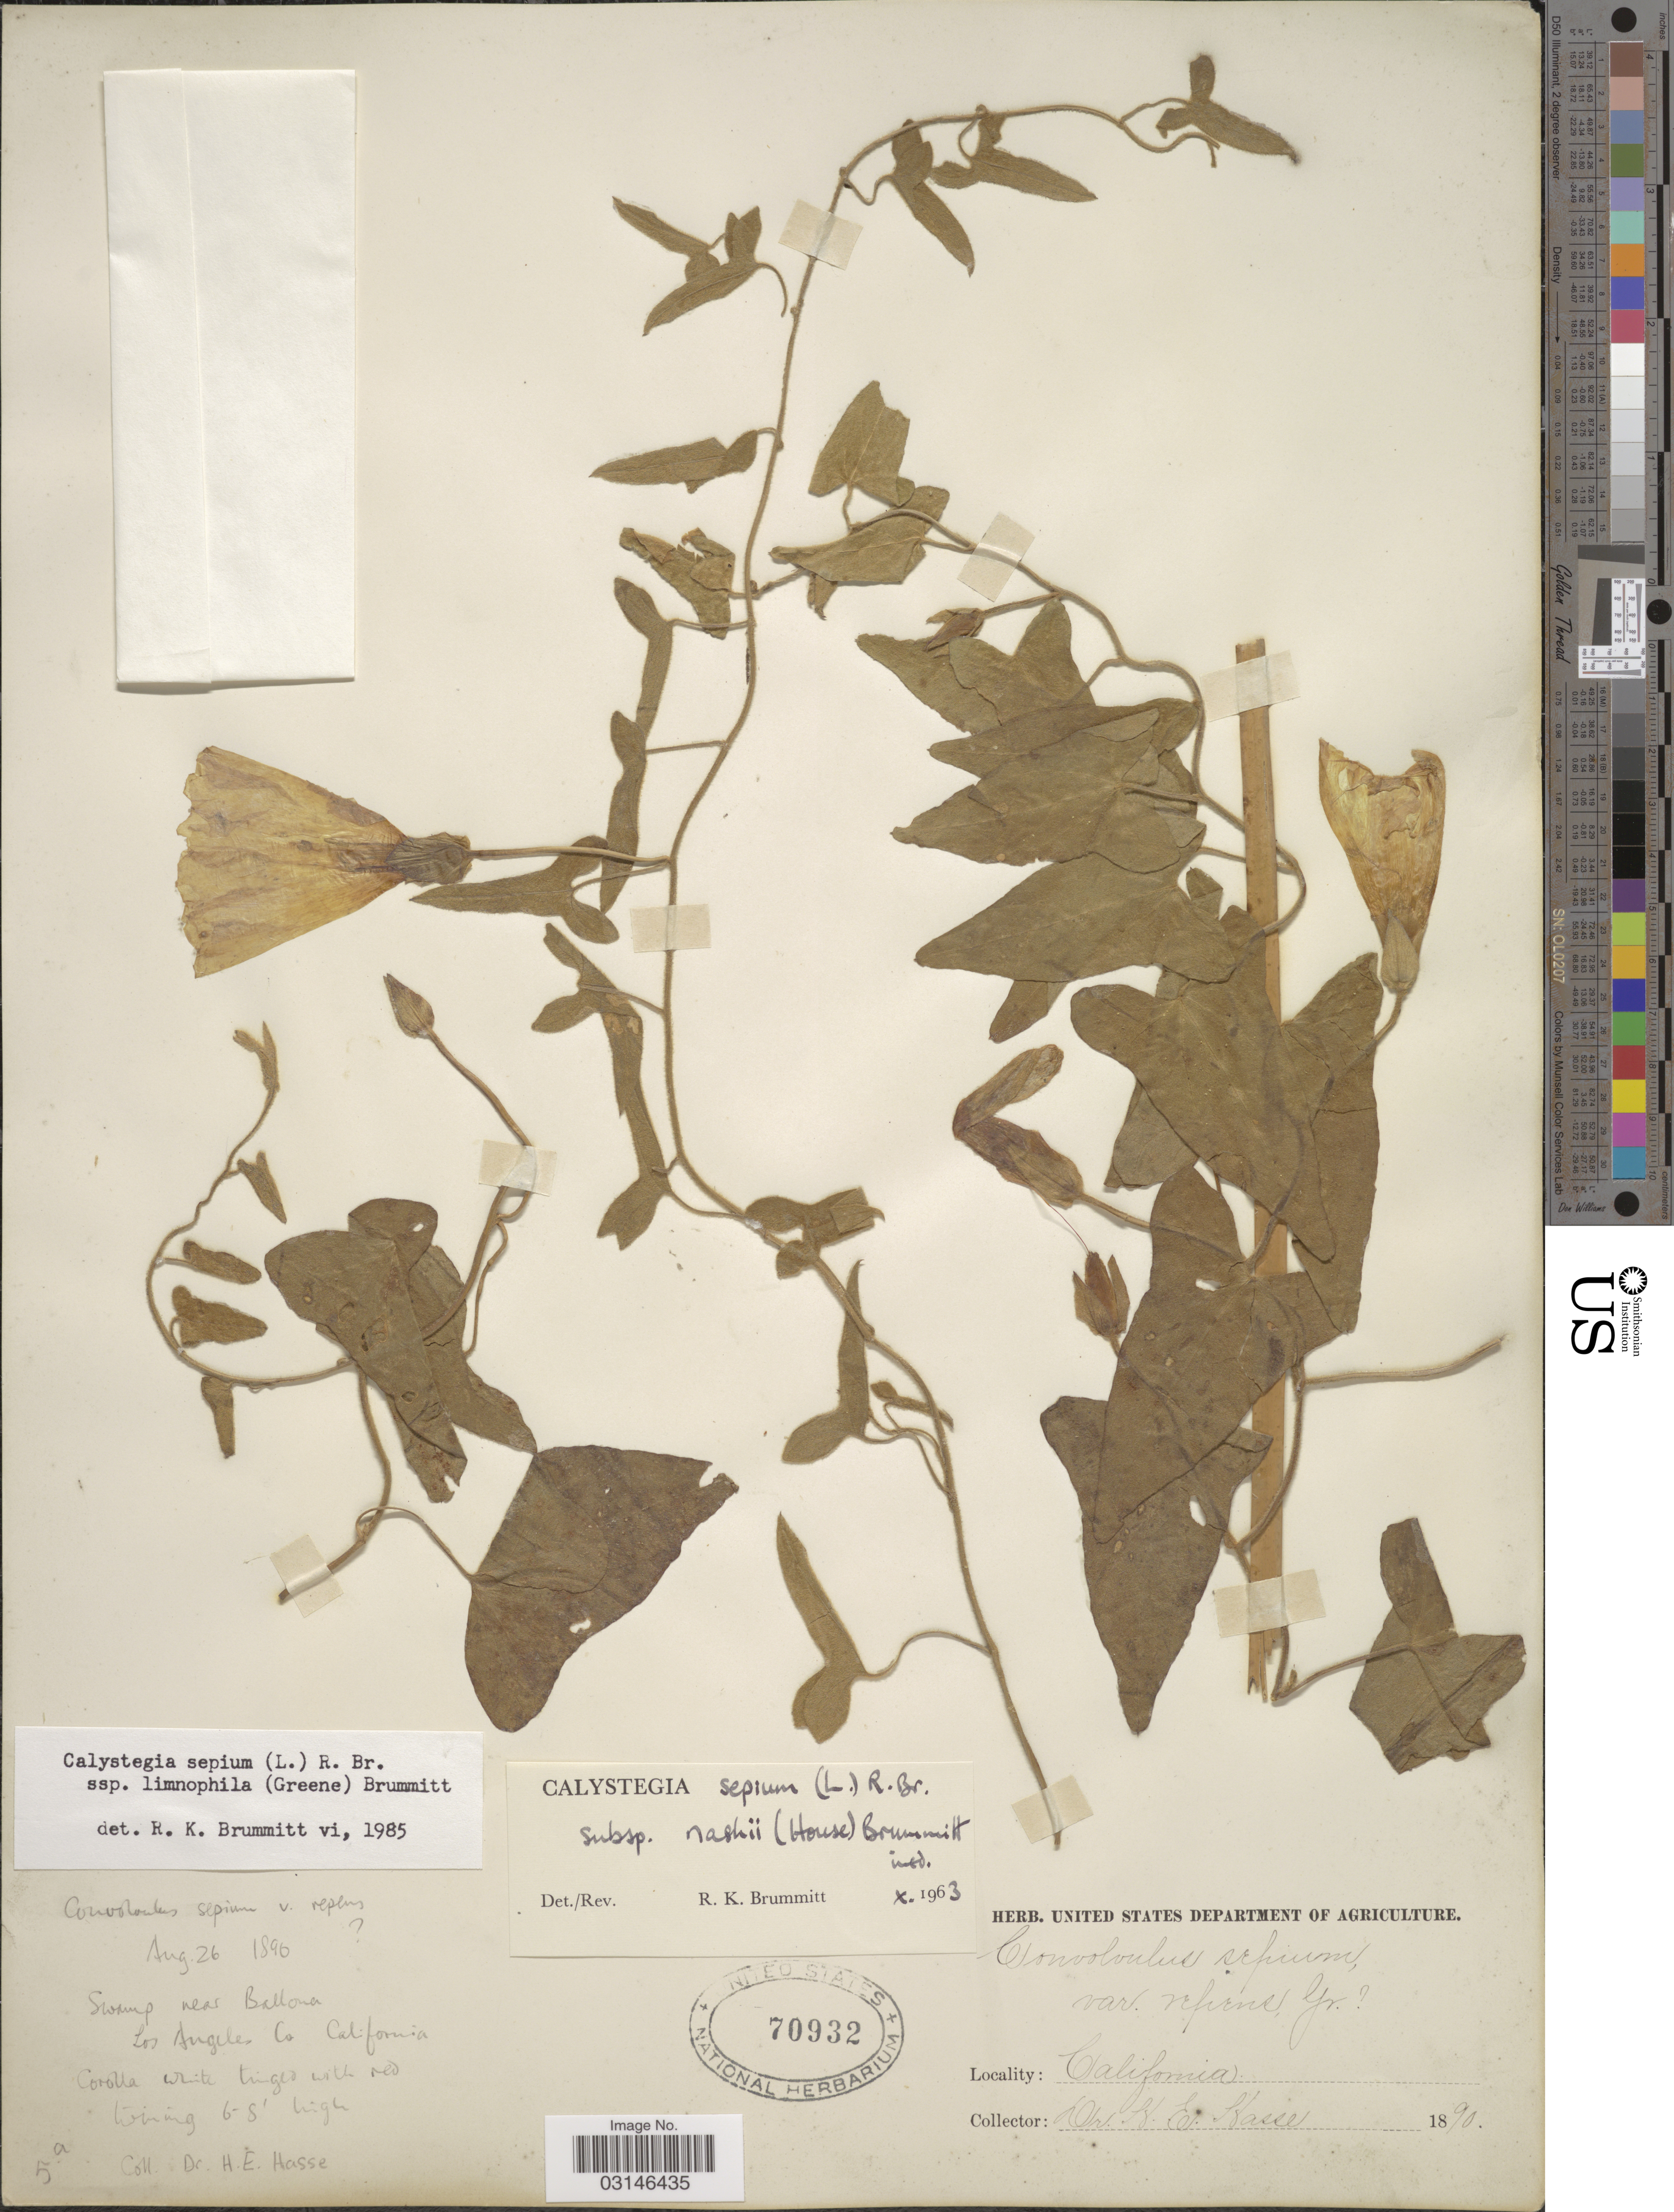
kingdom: Plantae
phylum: Tracheophyta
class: Magnoliopsida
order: Solanales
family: Convolvulaceae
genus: Calystegia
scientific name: Calystegia sepium subsp. limnophila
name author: (Greene) Brummitt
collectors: H. E. Hasse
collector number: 5a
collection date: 1890-08-26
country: United States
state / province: California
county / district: Los Angeles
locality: Swamp near Ballona, Los Angeles Co., California.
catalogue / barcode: US 70932